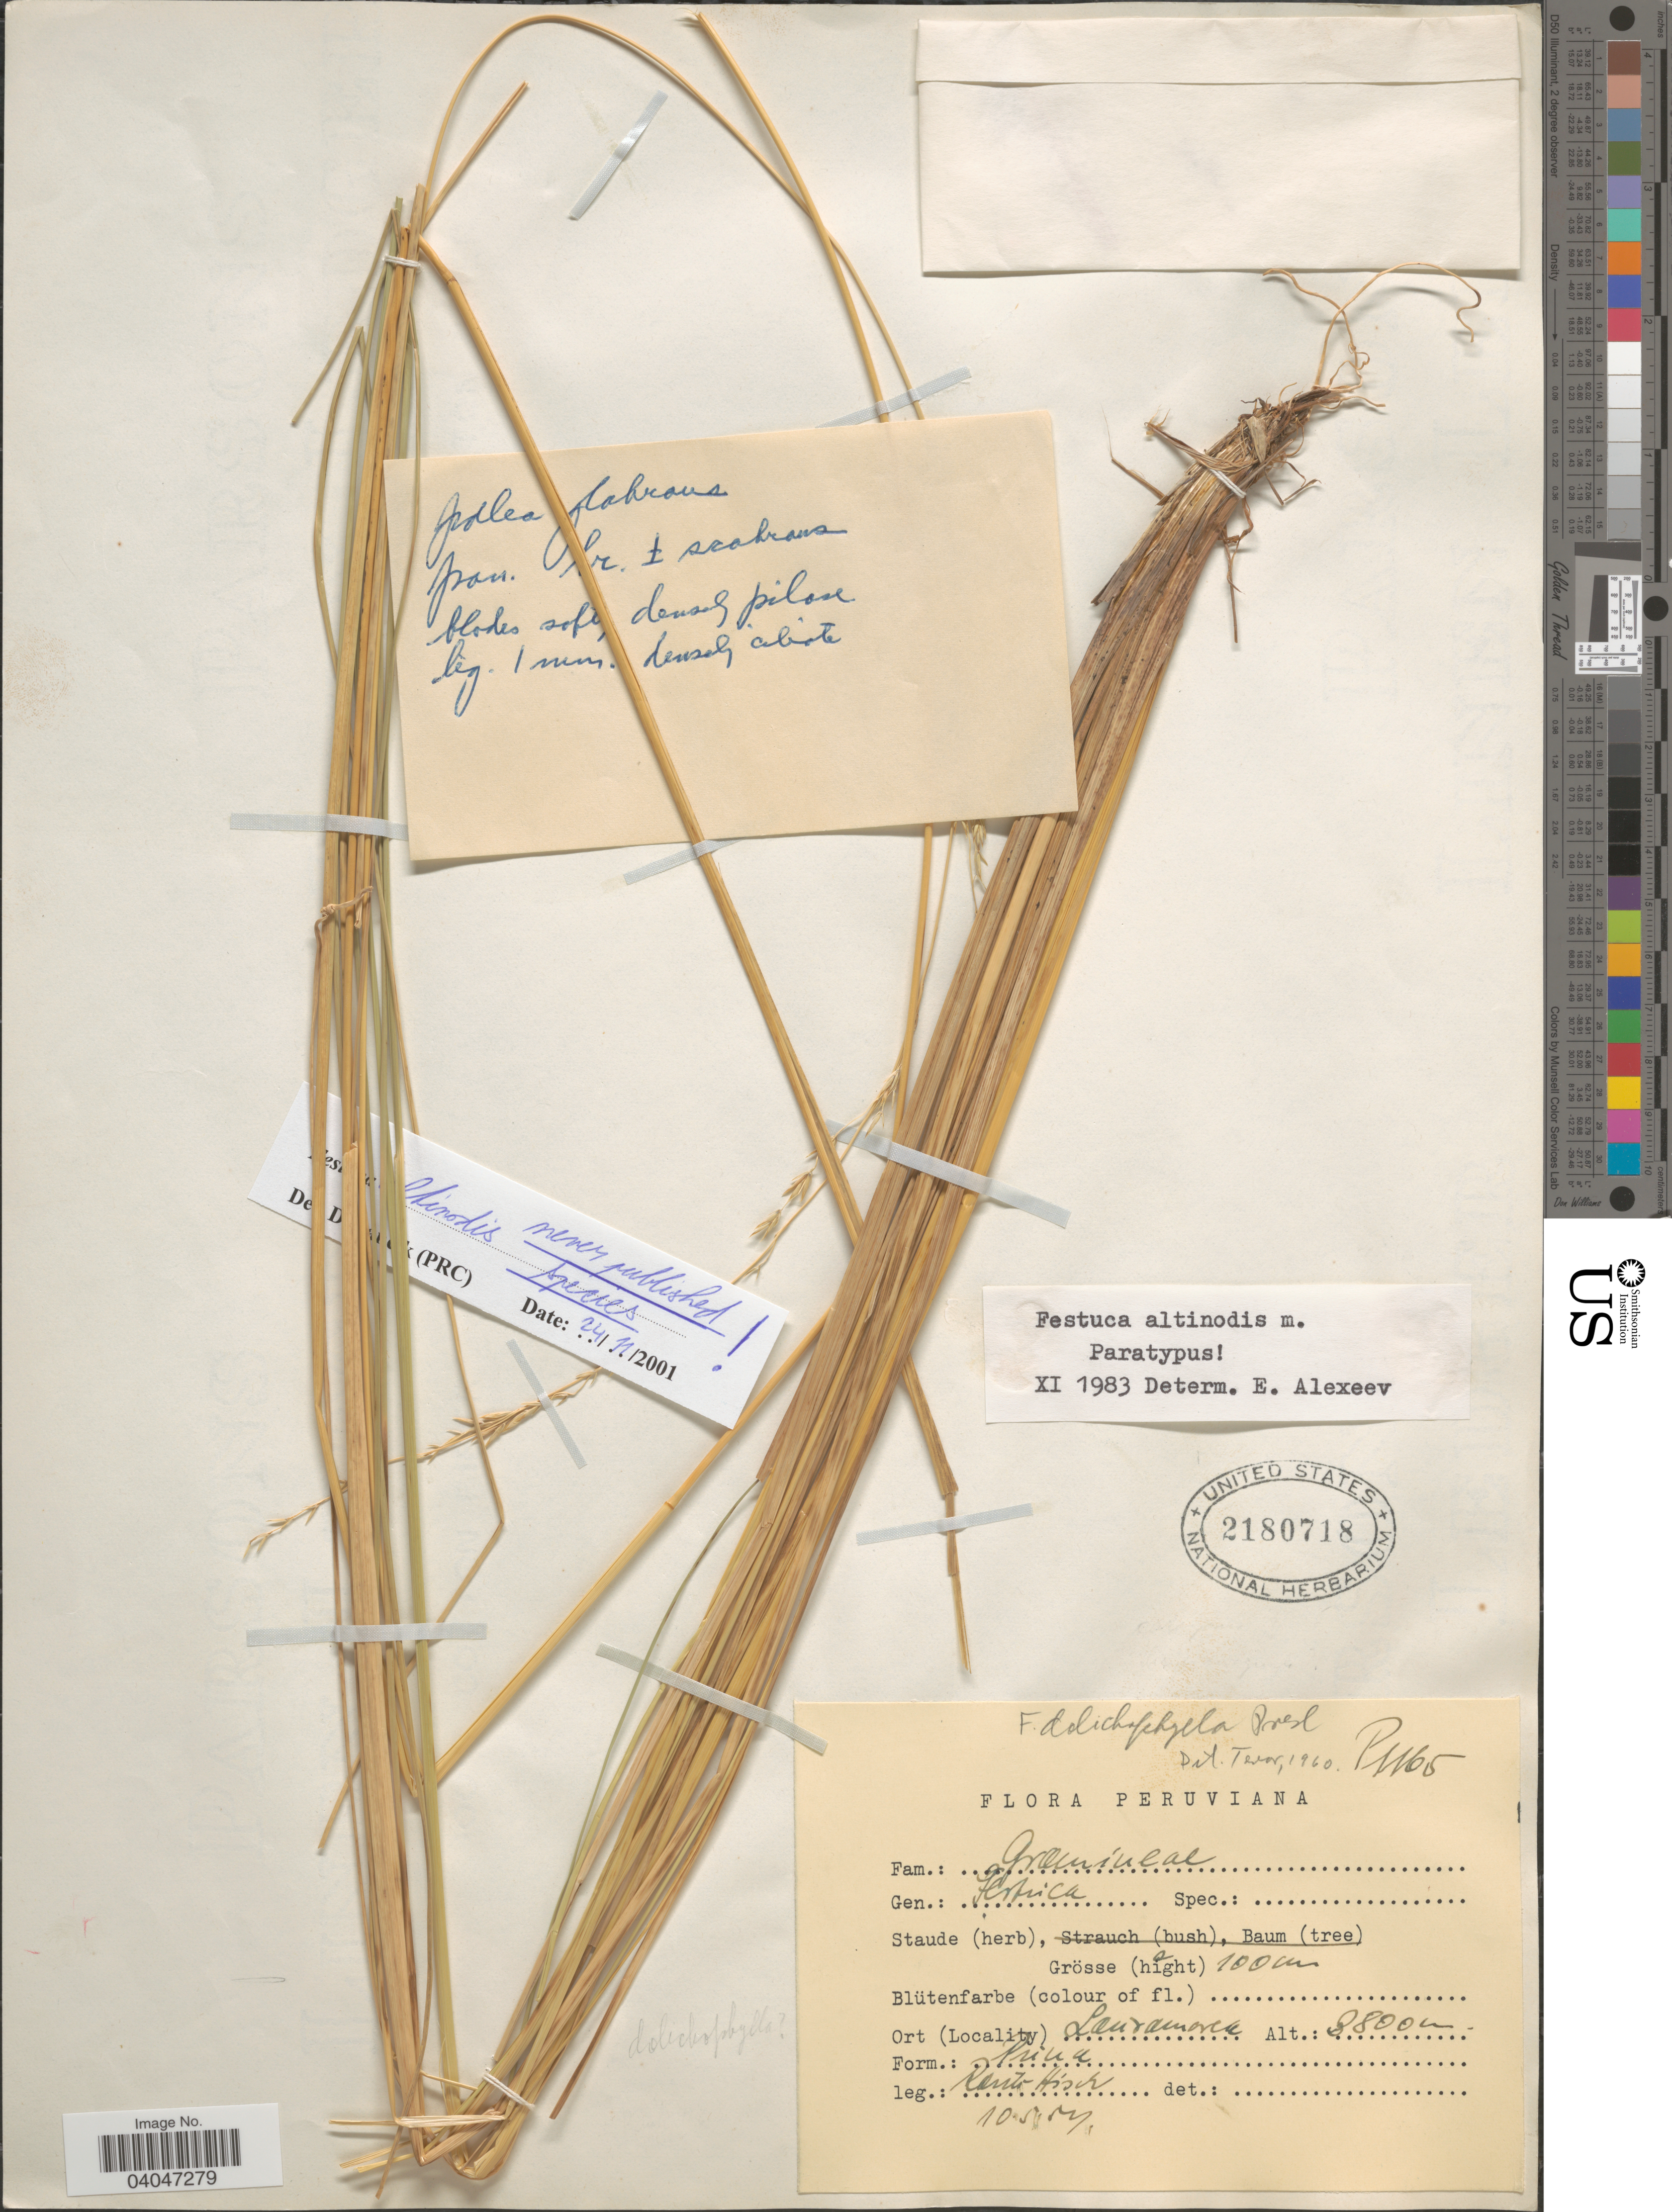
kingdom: Plantae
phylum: Tracheophyta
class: Liliopsida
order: Poales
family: Poaceae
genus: Festuca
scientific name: Festuca altinodis ined.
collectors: W. Rauh & G. Hirsch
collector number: P1165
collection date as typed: Transcribed d/m/y: 10/5/54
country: Peru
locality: Lauramarca.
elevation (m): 8800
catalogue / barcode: US 2180718